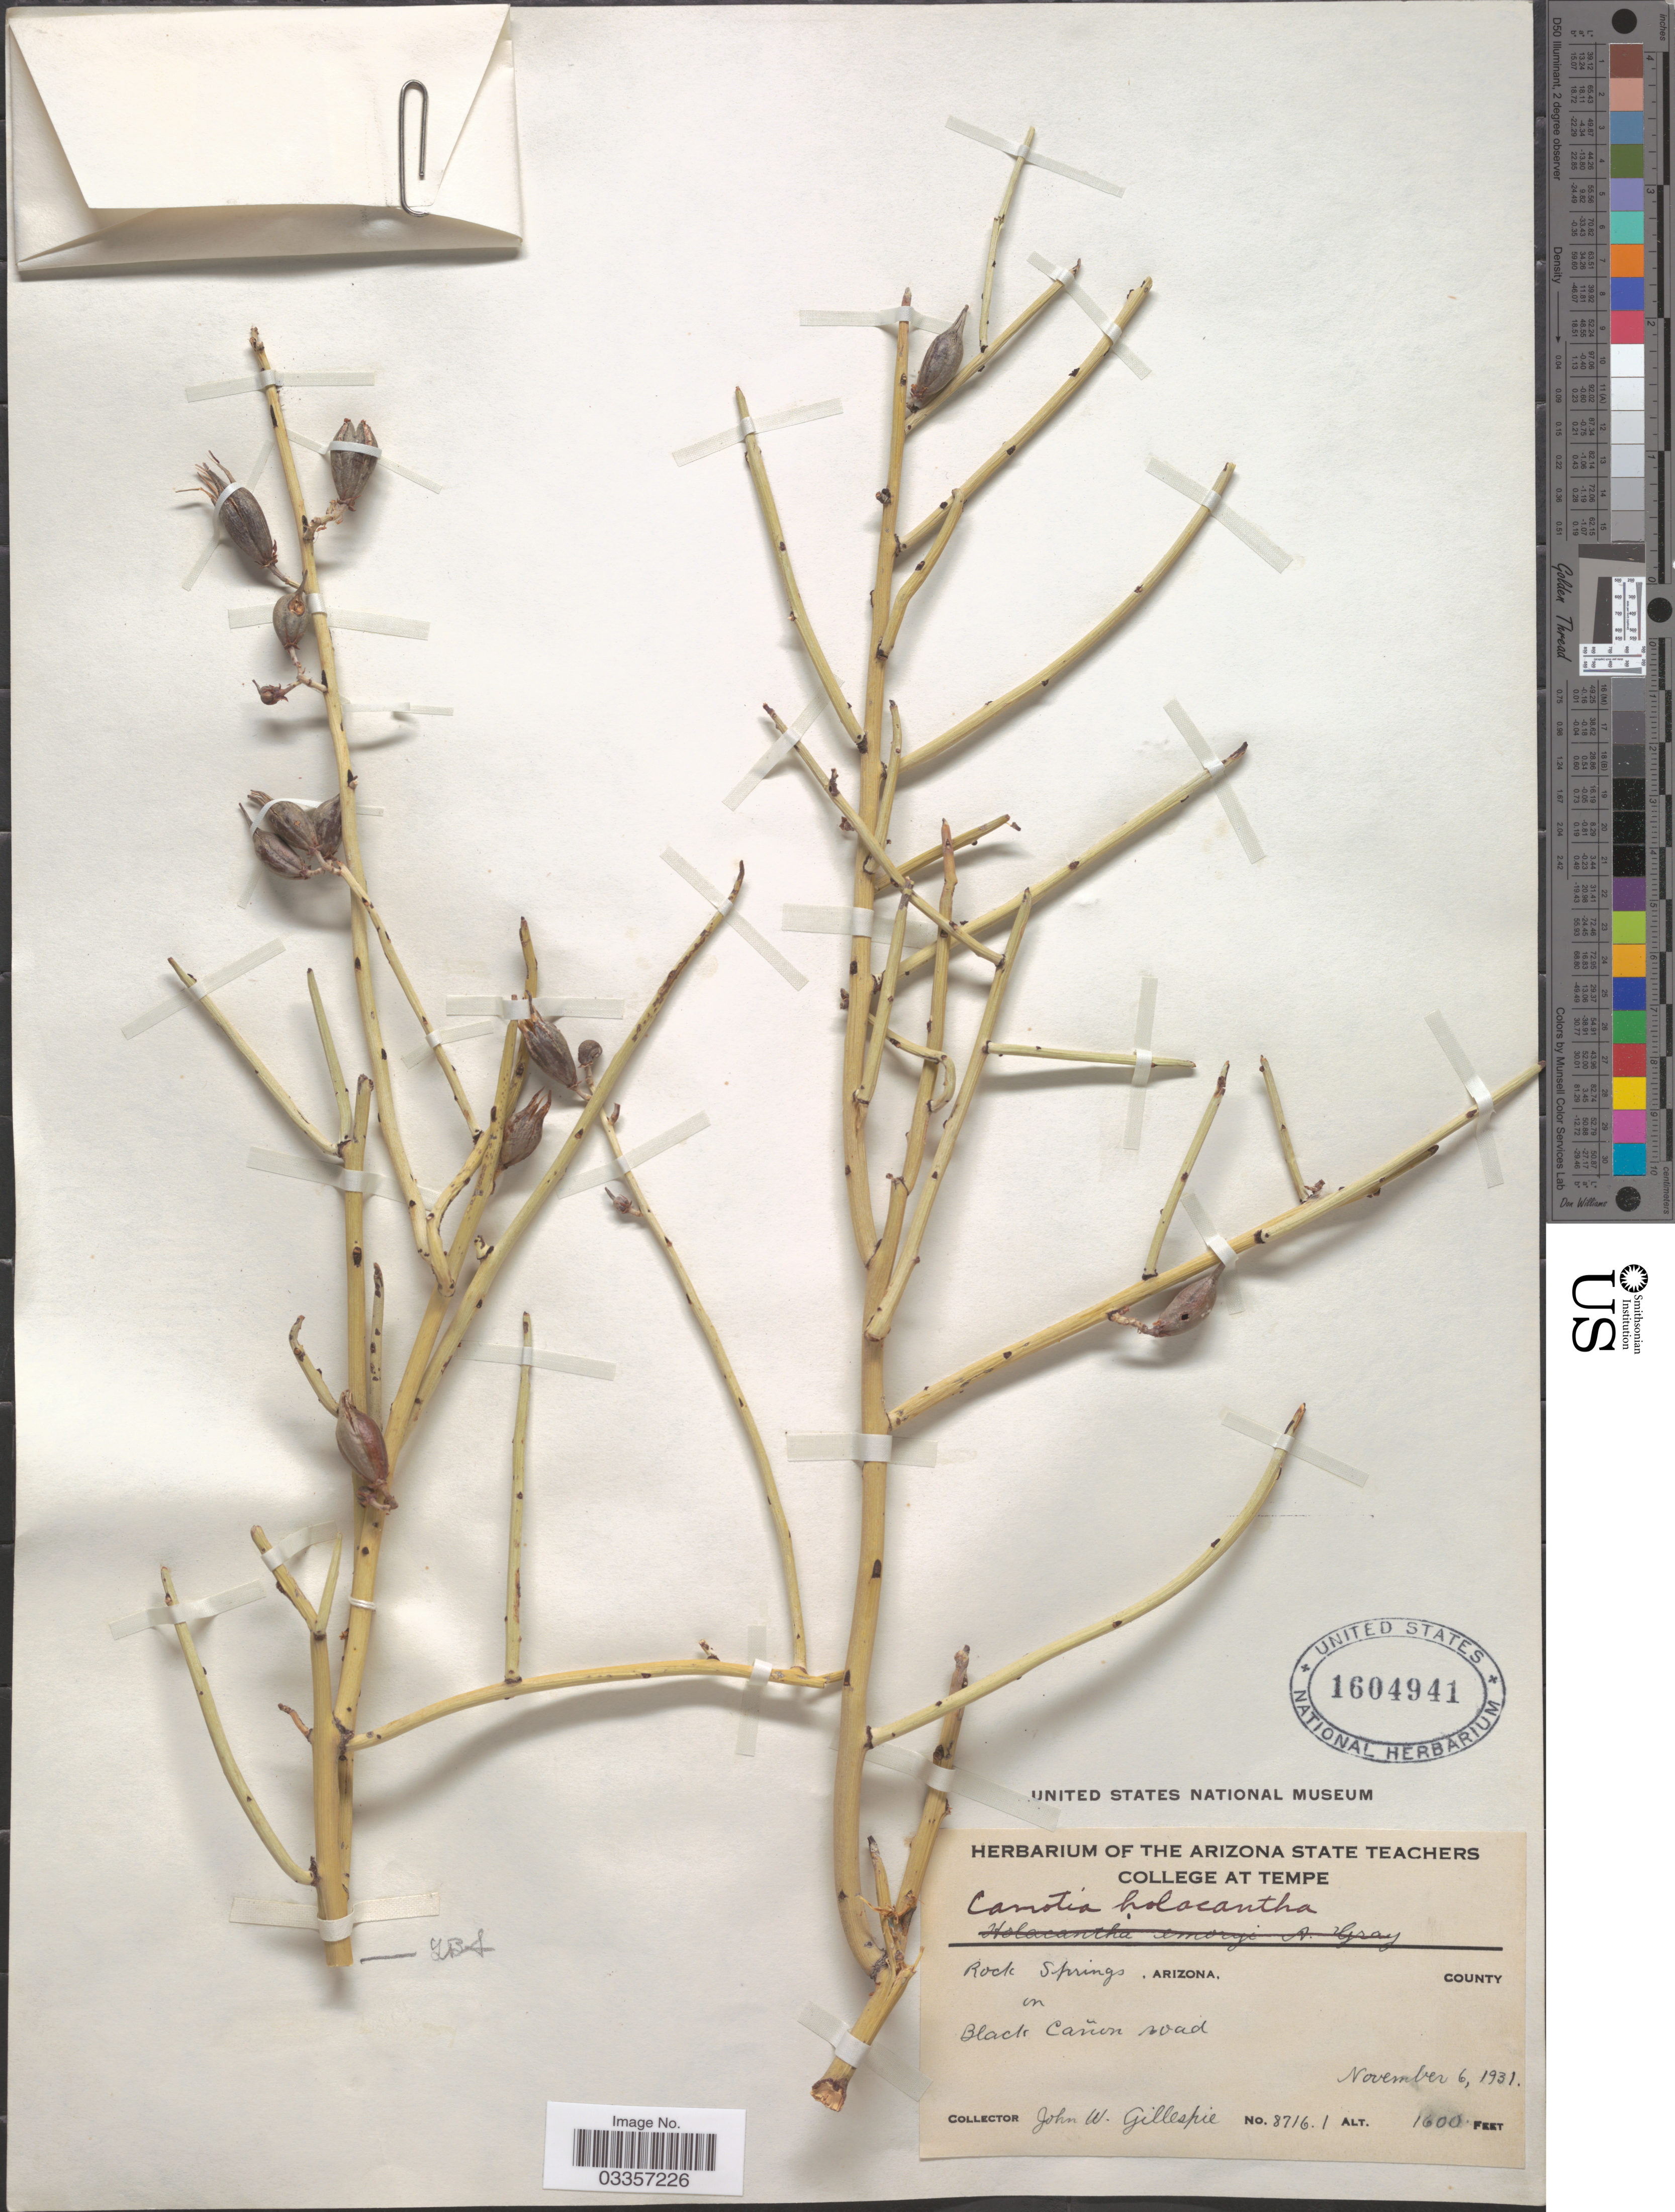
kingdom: Plantae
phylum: Tracheophyta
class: Magnoliopsida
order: Celastrales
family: Celastraceae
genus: Canotia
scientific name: Canotia holacantha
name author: Torr.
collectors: J. W. Gillespie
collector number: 81716.1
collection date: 1931-11-06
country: United States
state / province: Arizona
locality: Rock Springs, Black Cañon road.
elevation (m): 488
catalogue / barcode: US 1604941